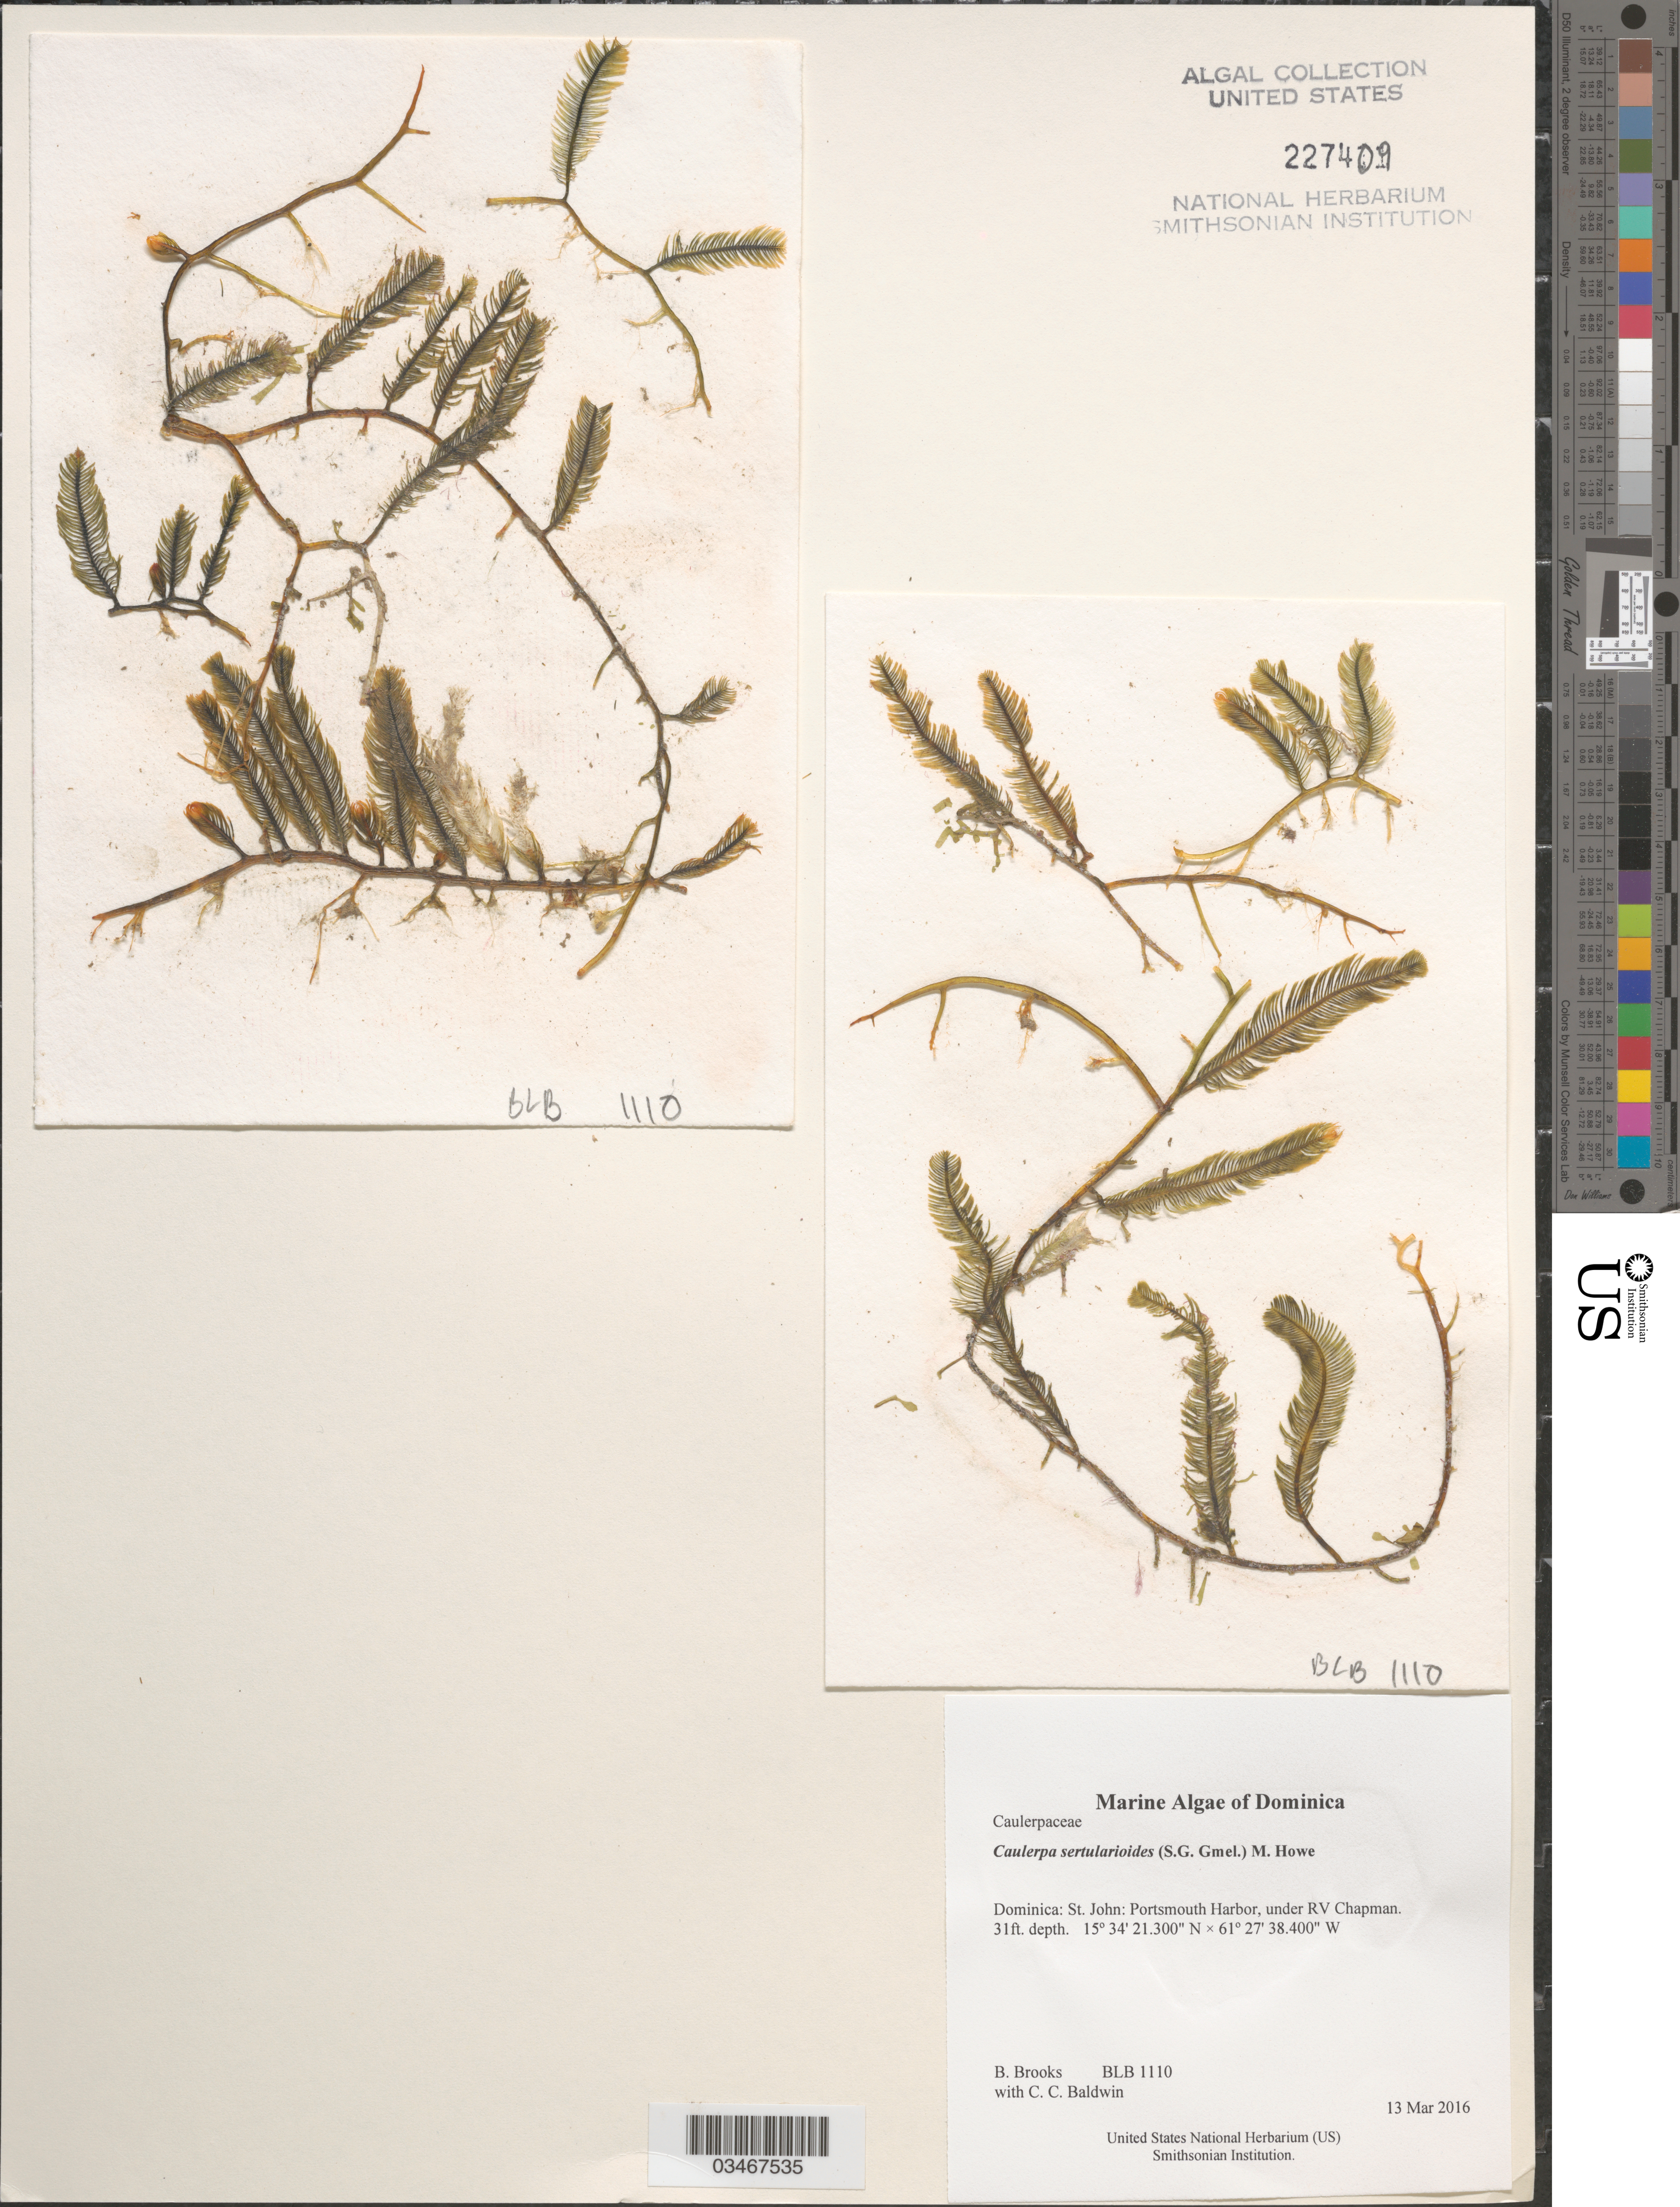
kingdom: Plantae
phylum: Chlorophyta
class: Ulvophyceae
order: Bryopsidales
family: Caulerpaceae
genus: Caulerpa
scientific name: Caulerpa sertularioides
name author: (S.G. Gmel.) M. Howe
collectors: B. Brooks & C. C. Baldwin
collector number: BLB 1110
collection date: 2016-03-13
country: Dominica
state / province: St. John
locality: Portsmouth Harbor, under RV Chapman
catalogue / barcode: US 227409